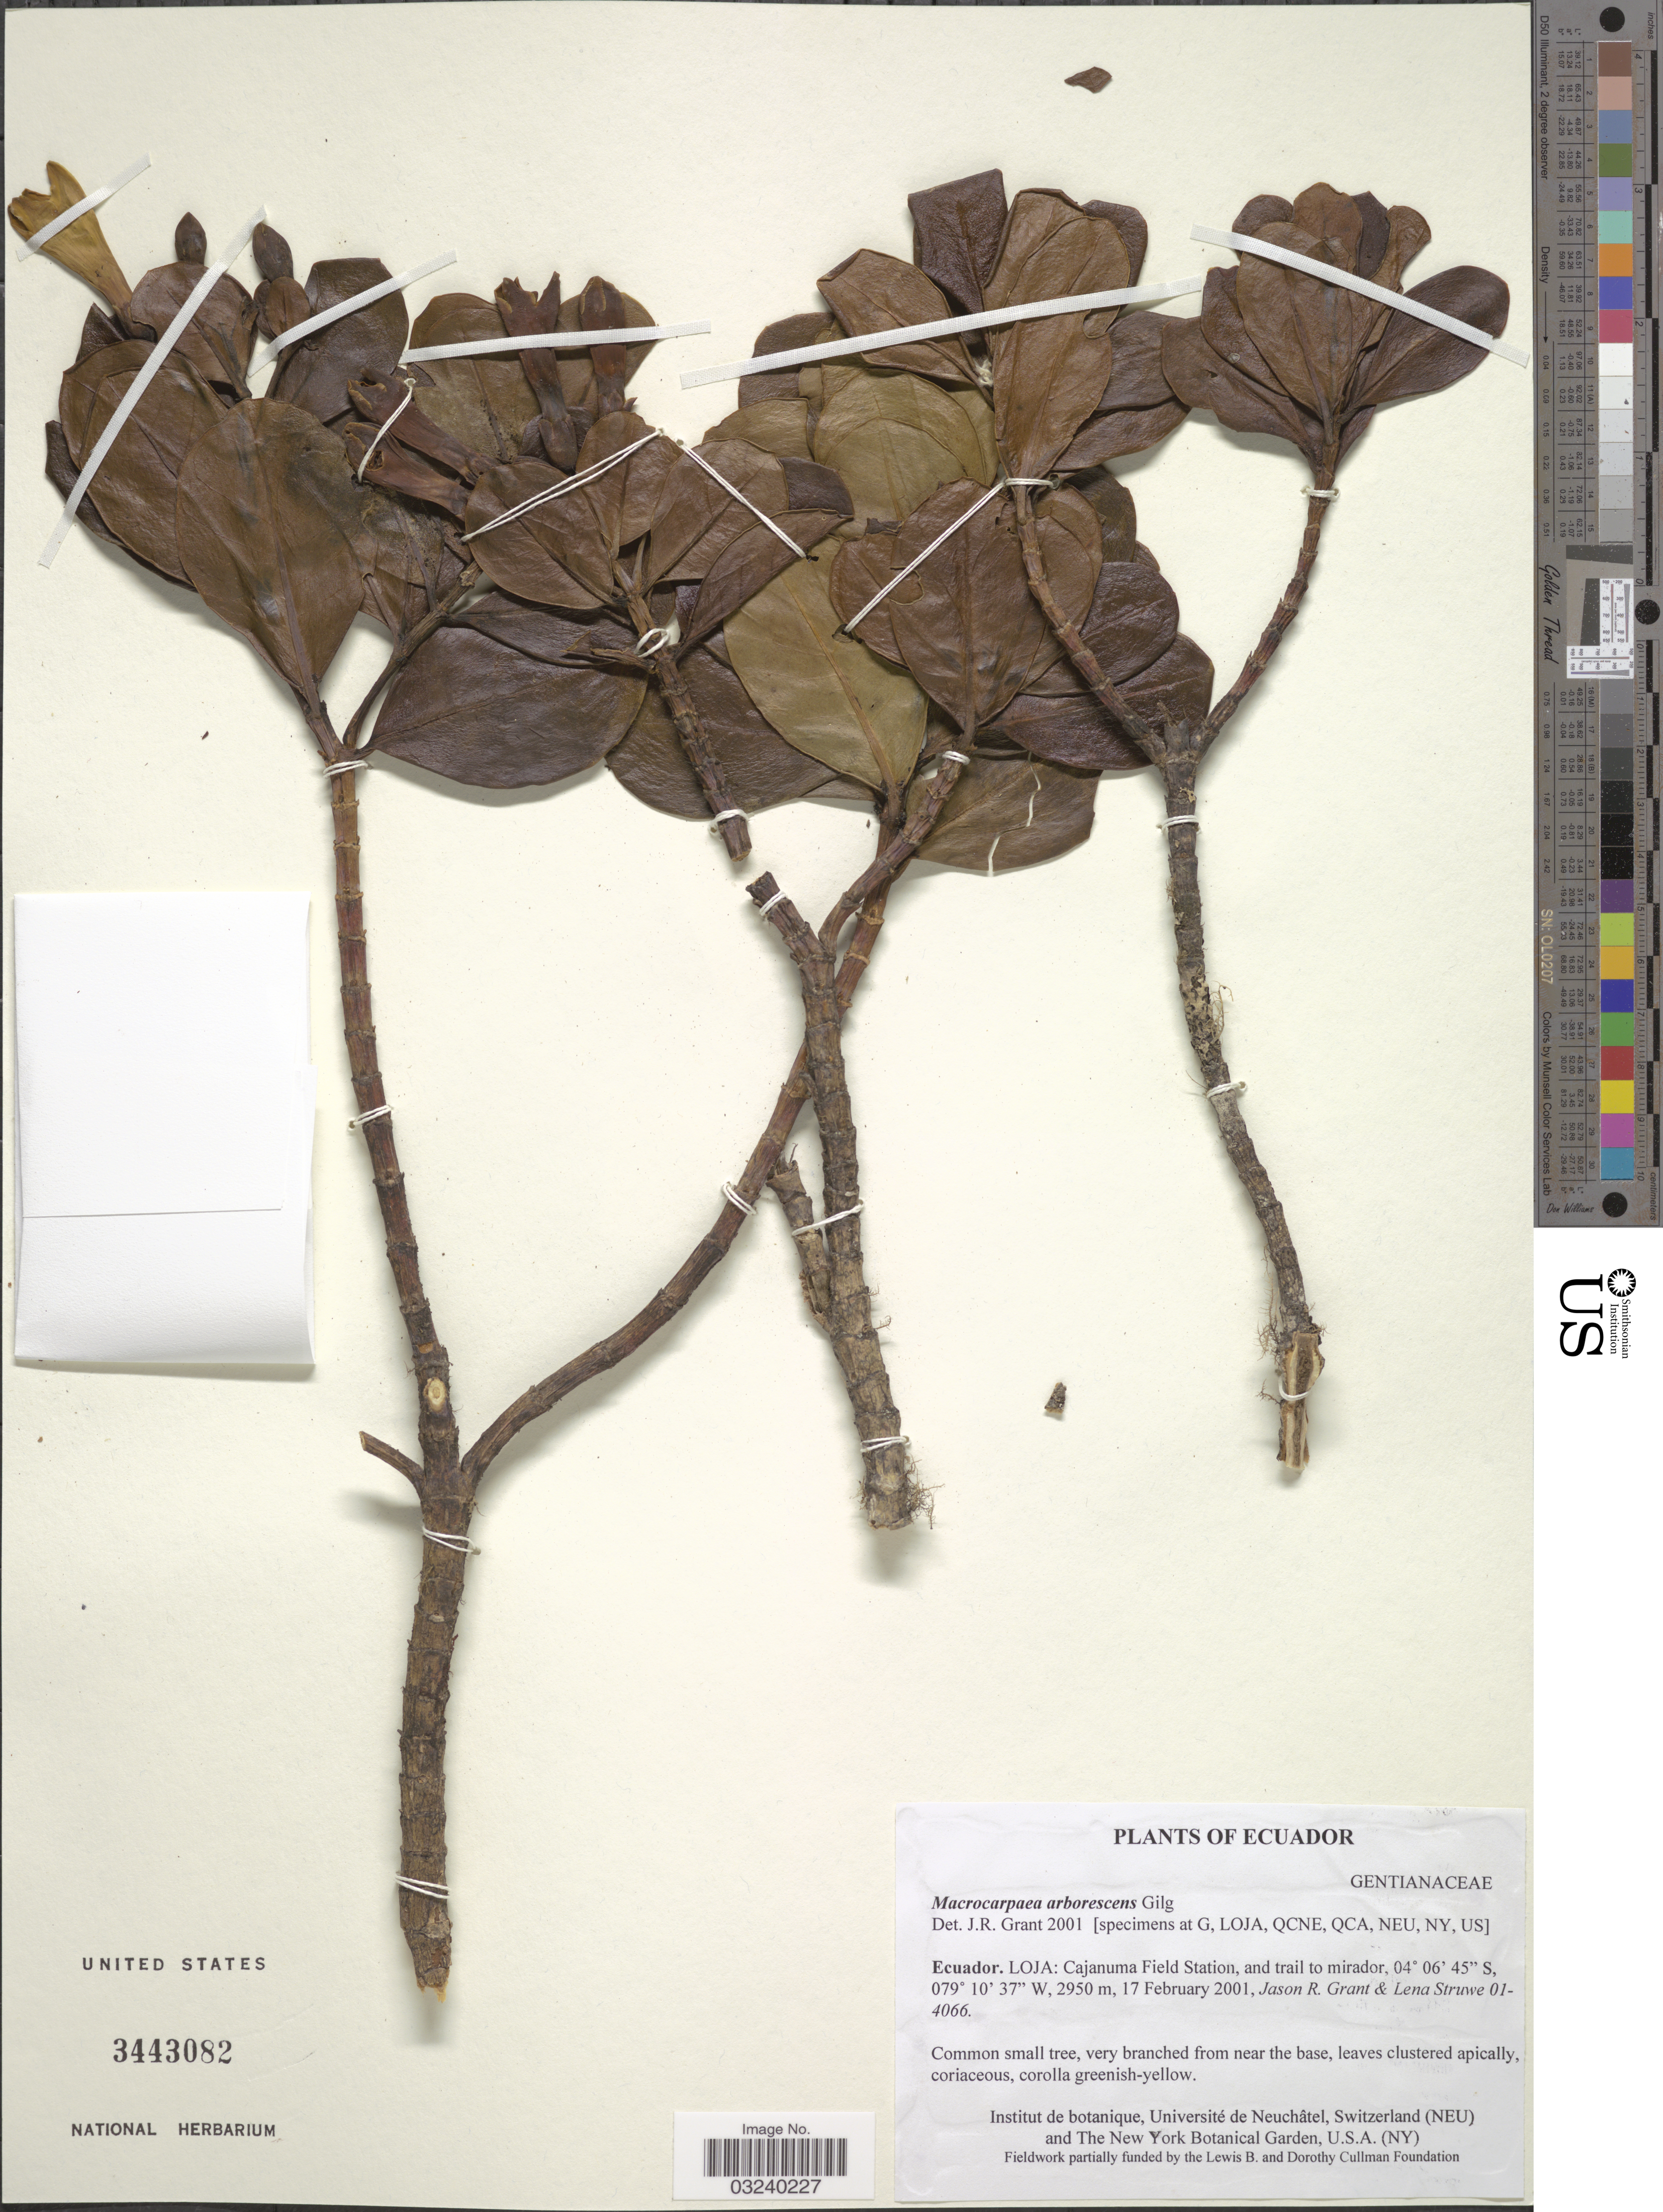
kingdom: Plantae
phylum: Tracheophyta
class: Magnoliopsida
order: Gentianales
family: Gentianaceae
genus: Macrocarpaea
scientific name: Macrocarpaea arborescens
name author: Gilg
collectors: J. R. Grant & L. Struwe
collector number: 01-4066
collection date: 2001-02-17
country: Ecuador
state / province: Loja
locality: Cajanuma Field Station, and trail mirador.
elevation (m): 2950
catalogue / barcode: US 3443082